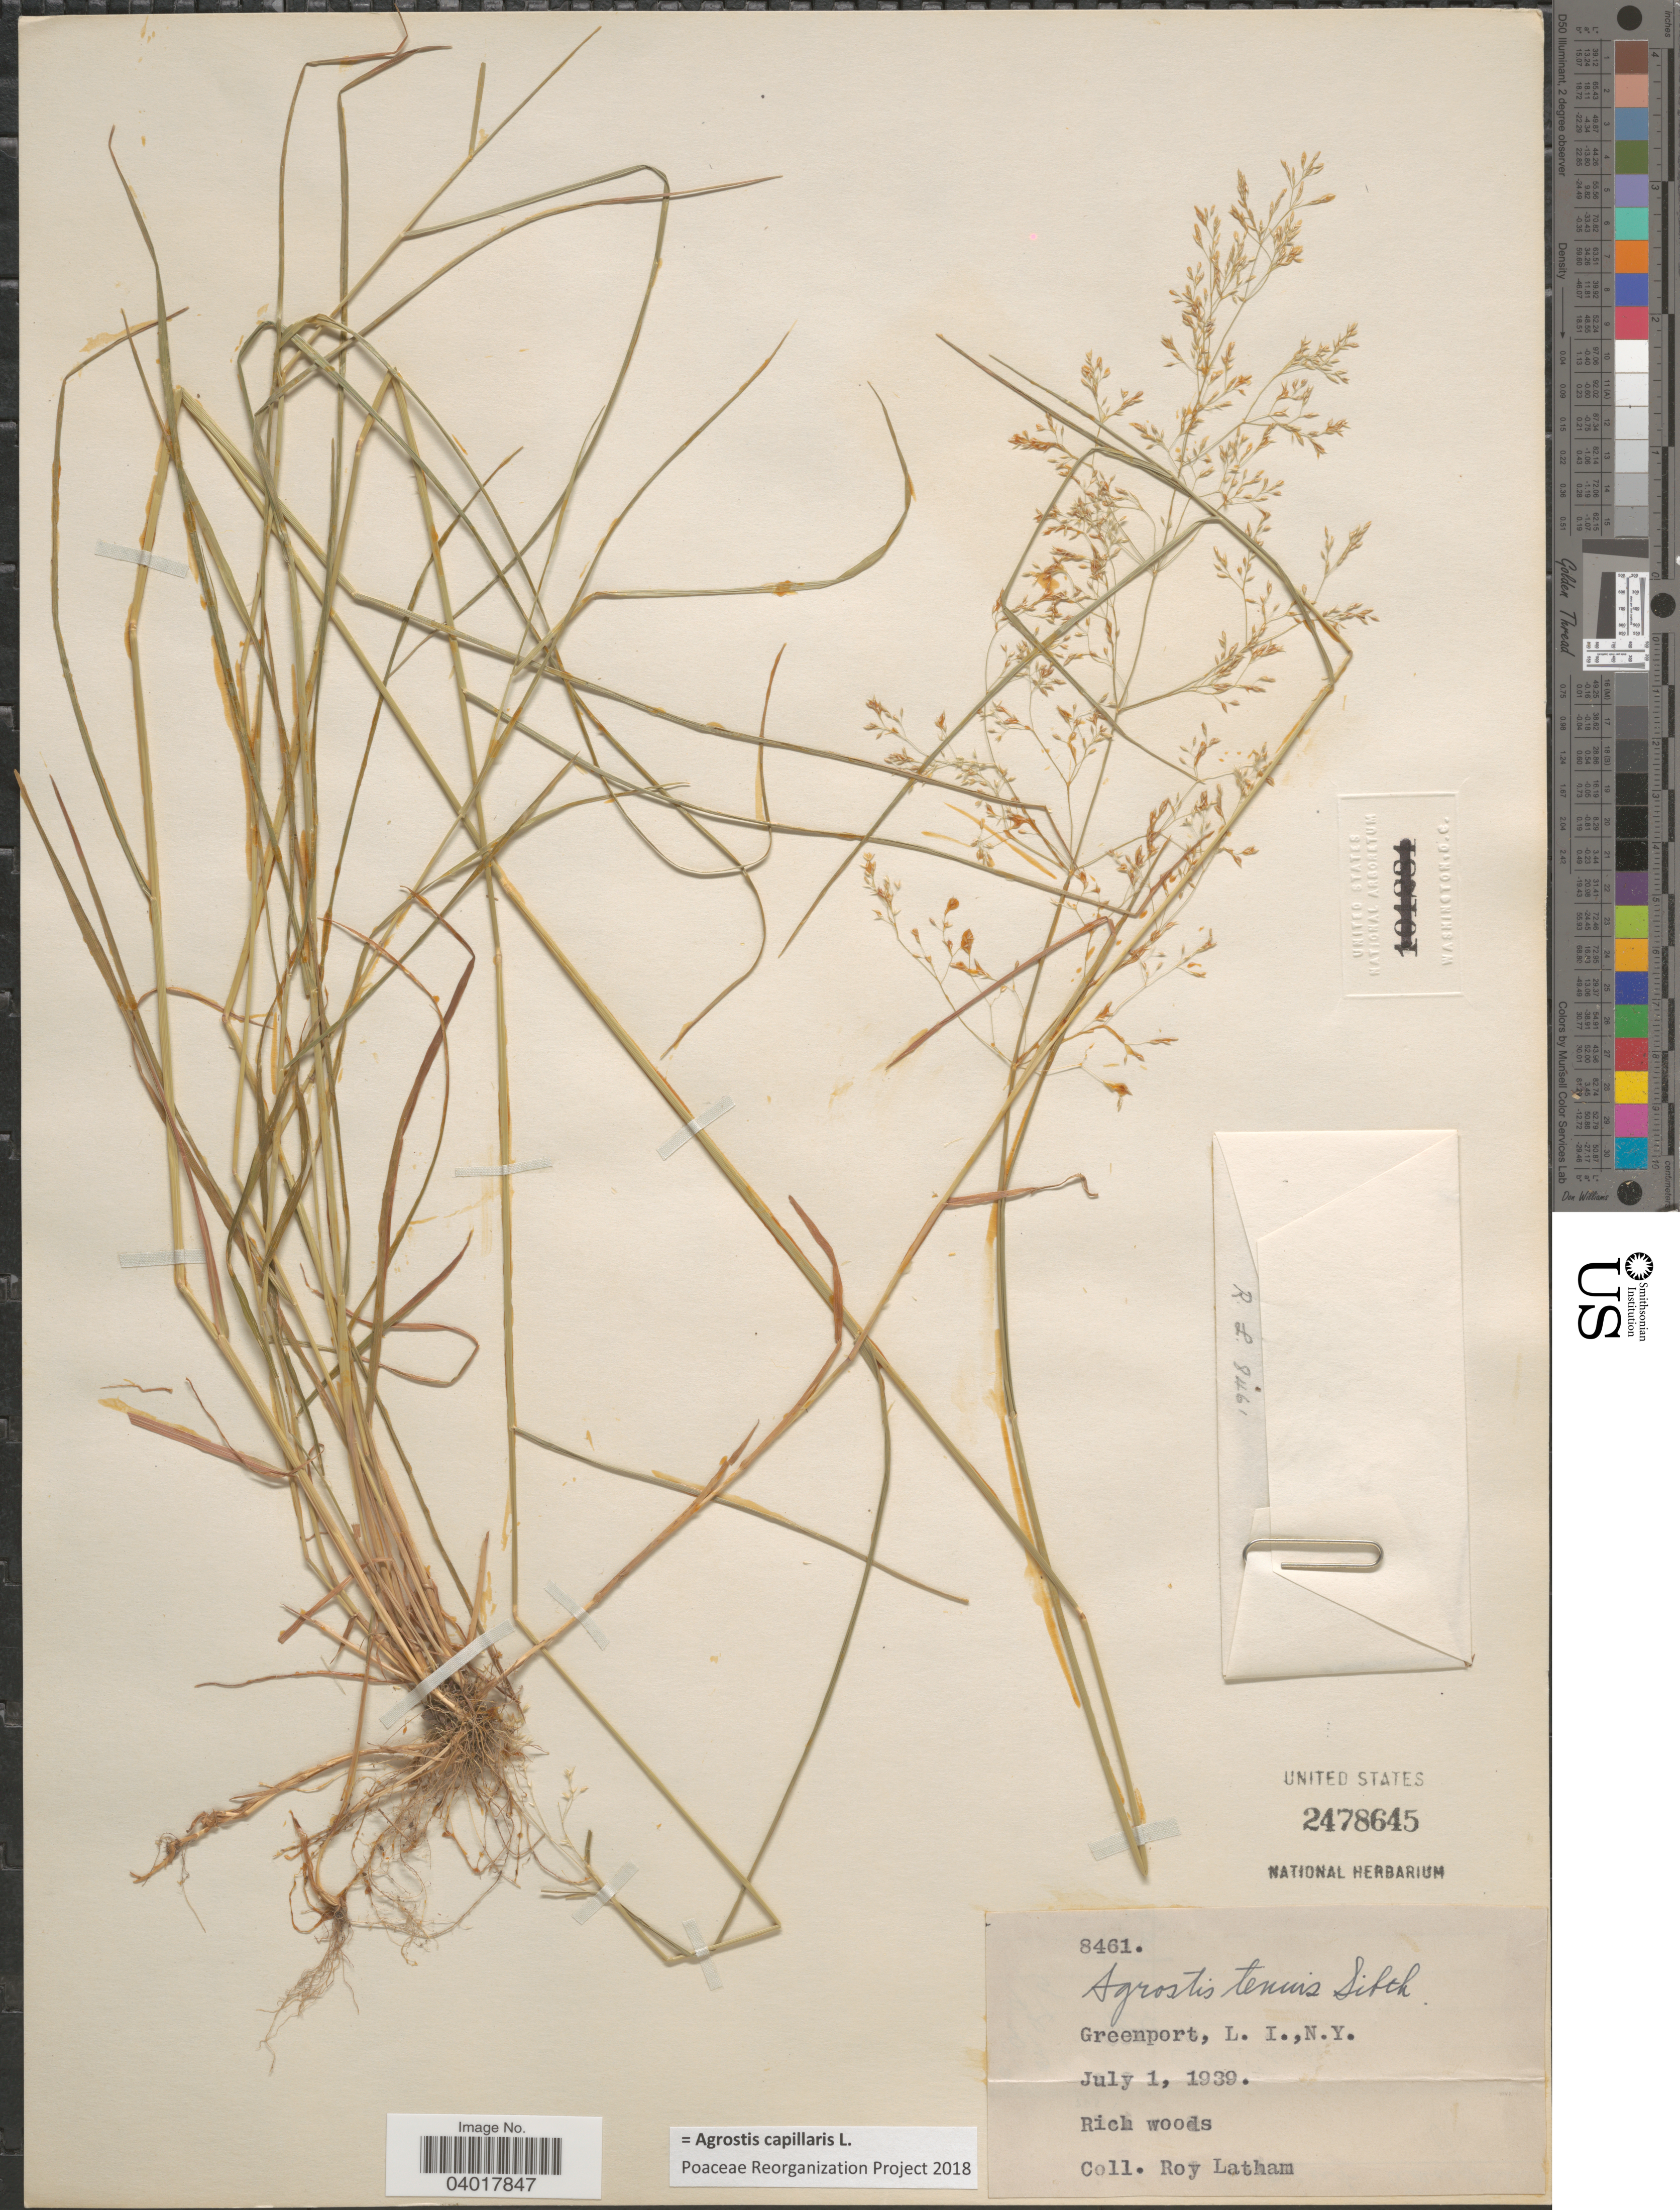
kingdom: Plantae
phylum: Tracheophyta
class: Liliopsida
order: Poales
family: Poaceae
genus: Agrostis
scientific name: Agrostis capillaris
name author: L.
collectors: R. Latham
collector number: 8461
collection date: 1939-07-01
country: United States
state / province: New York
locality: Greenport, L. I.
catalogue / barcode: US 2478645